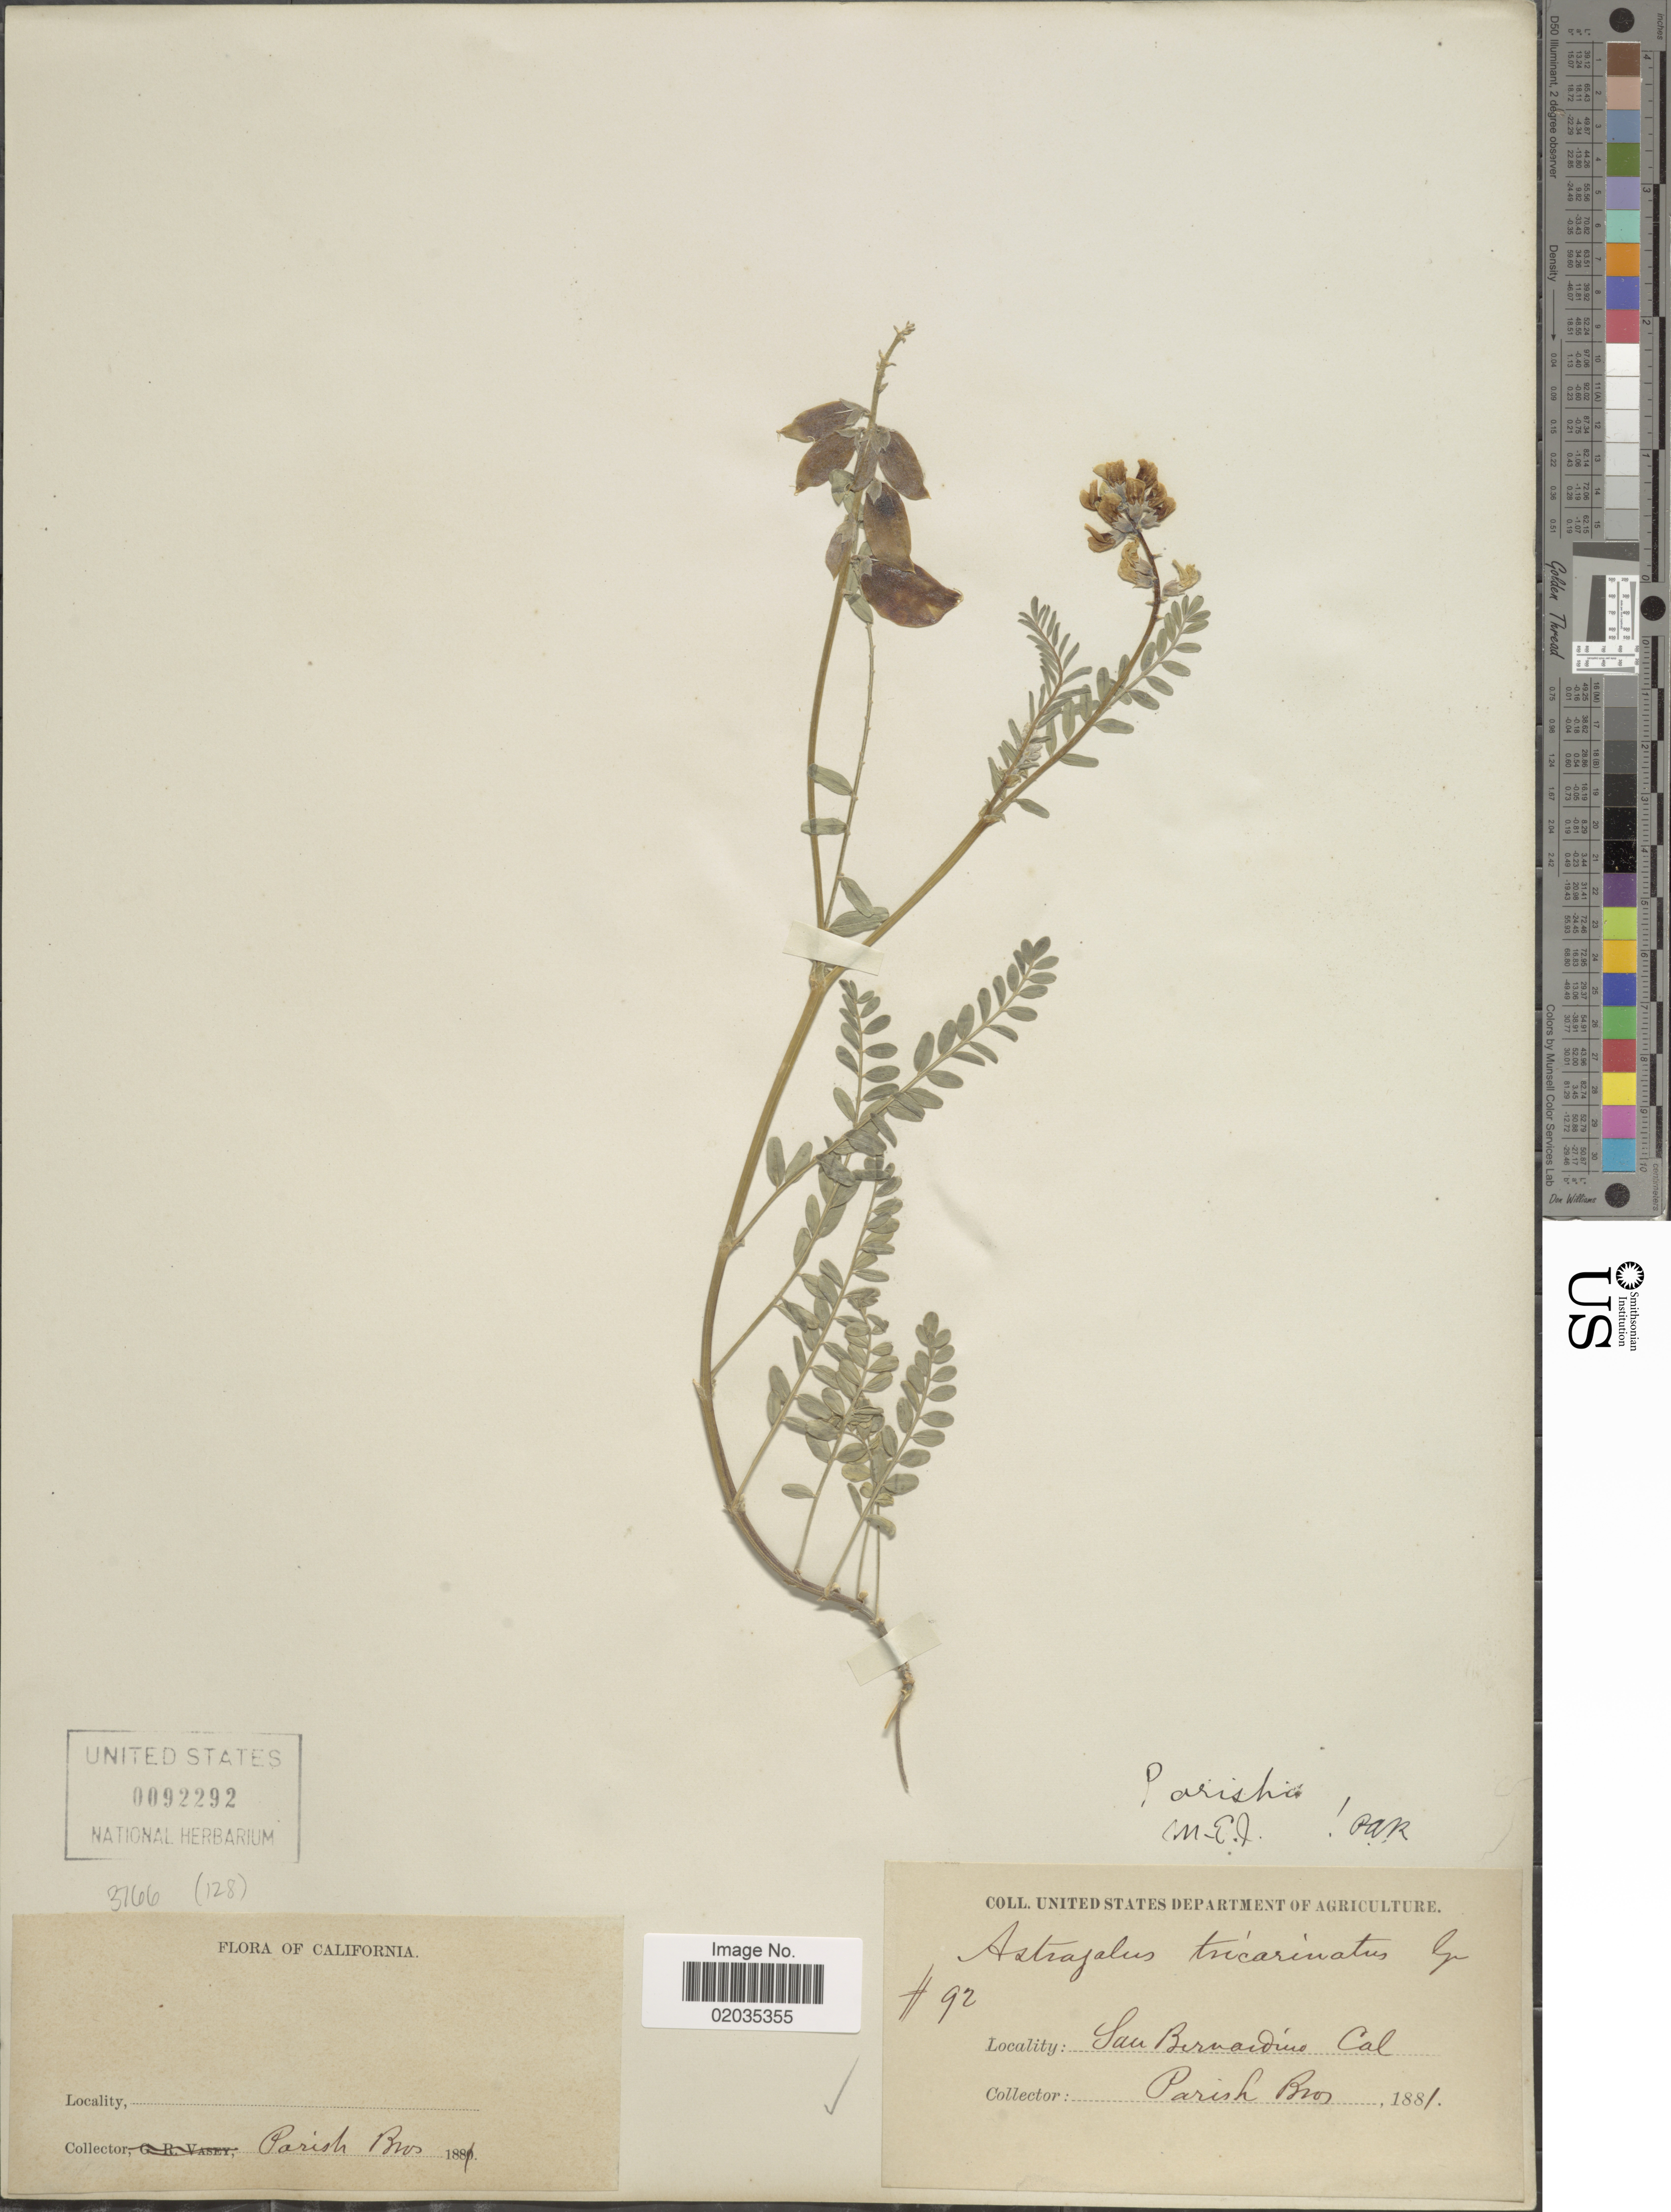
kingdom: Plantae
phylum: Tracheophyta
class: Magnoliopsida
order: Fabales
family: Fabaceae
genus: Astragalus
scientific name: Astragalus tricarinatus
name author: A. Gray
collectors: Parish Bros.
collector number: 92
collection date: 1881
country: United States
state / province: California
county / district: San Bernardino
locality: San Bernardino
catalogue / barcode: US 92292